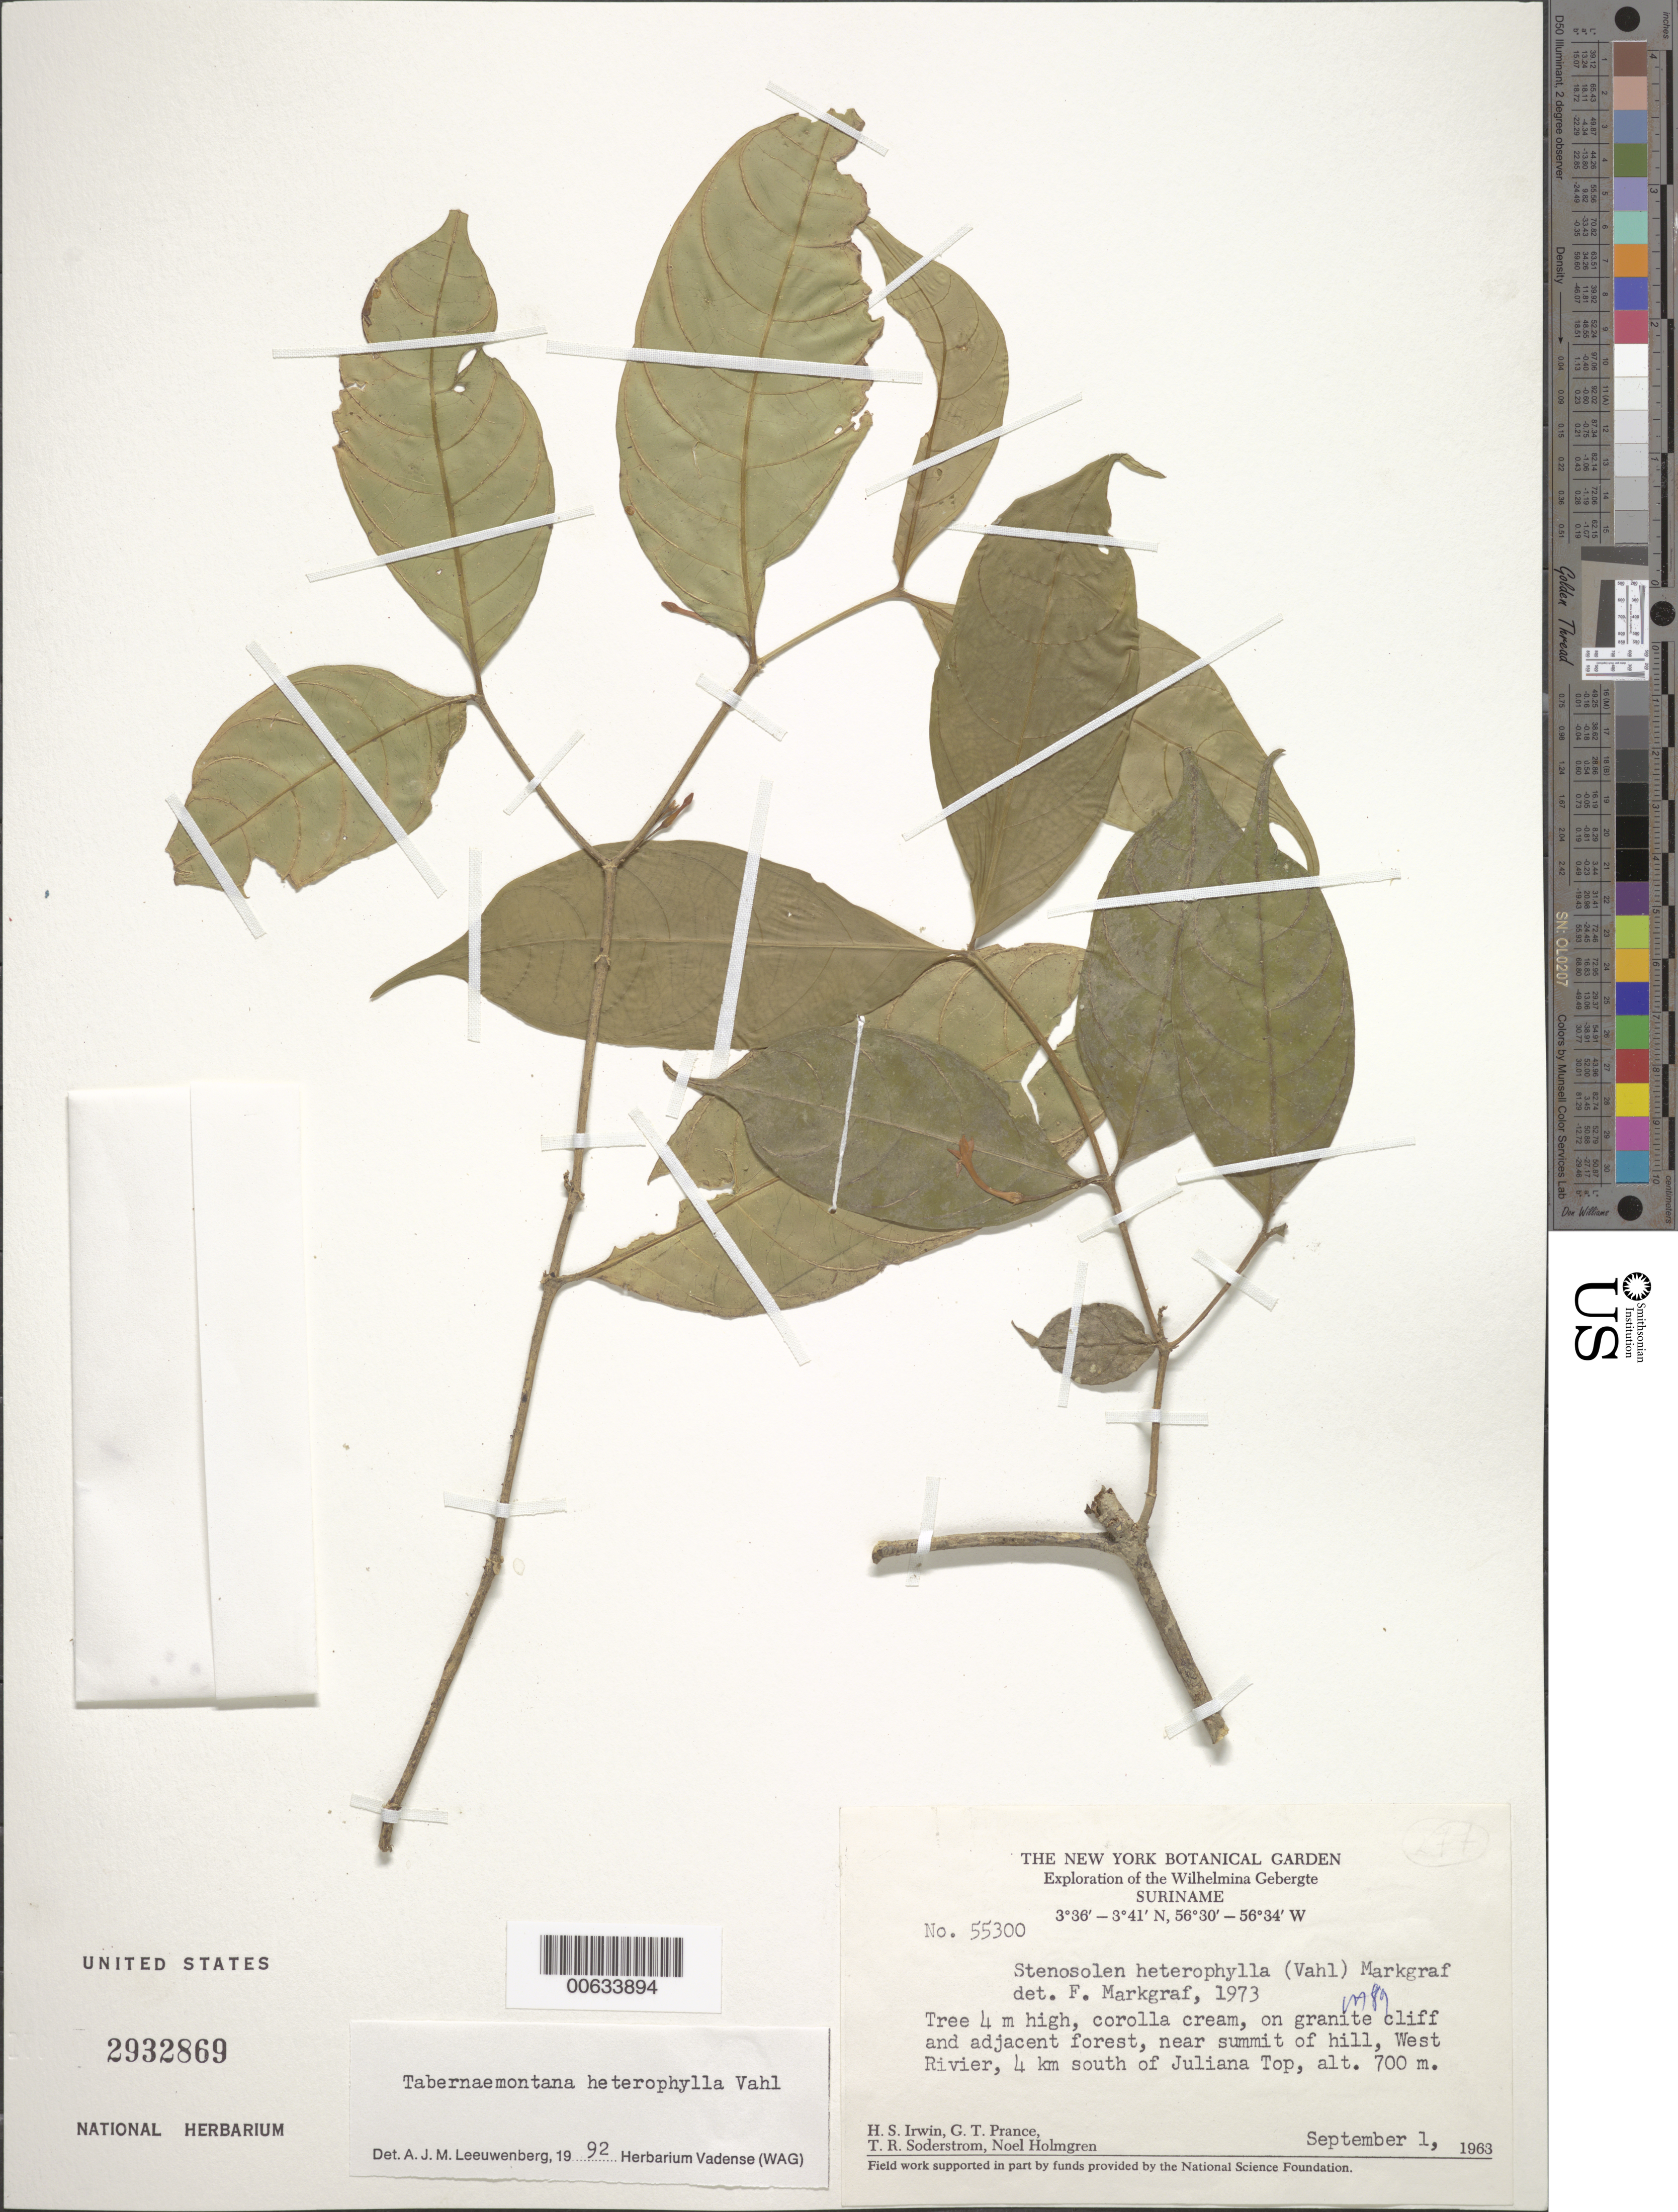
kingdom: Plantae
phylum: Tracheophyta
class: Magnoliopsida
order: Gentianales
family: Apocynaceae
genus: Tabernaemontana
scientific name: Tabernaemontana heterophylla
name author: Vahl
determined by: Leeuwenberg, A. J. M.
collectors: H. Irwin, G. T. Prance, T. R. Soderstrom & N. H. Holmgren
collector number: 55300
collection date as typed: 1-Sep-63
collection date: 1963-09-01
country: Suriname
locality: Wilhelminagebergte (Wilhelmina Mts.), West River, 4 km S of Juliana Top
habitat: Granite cliff and adjacent forest, near summit of hill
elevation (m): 700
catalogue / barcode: US 2932869